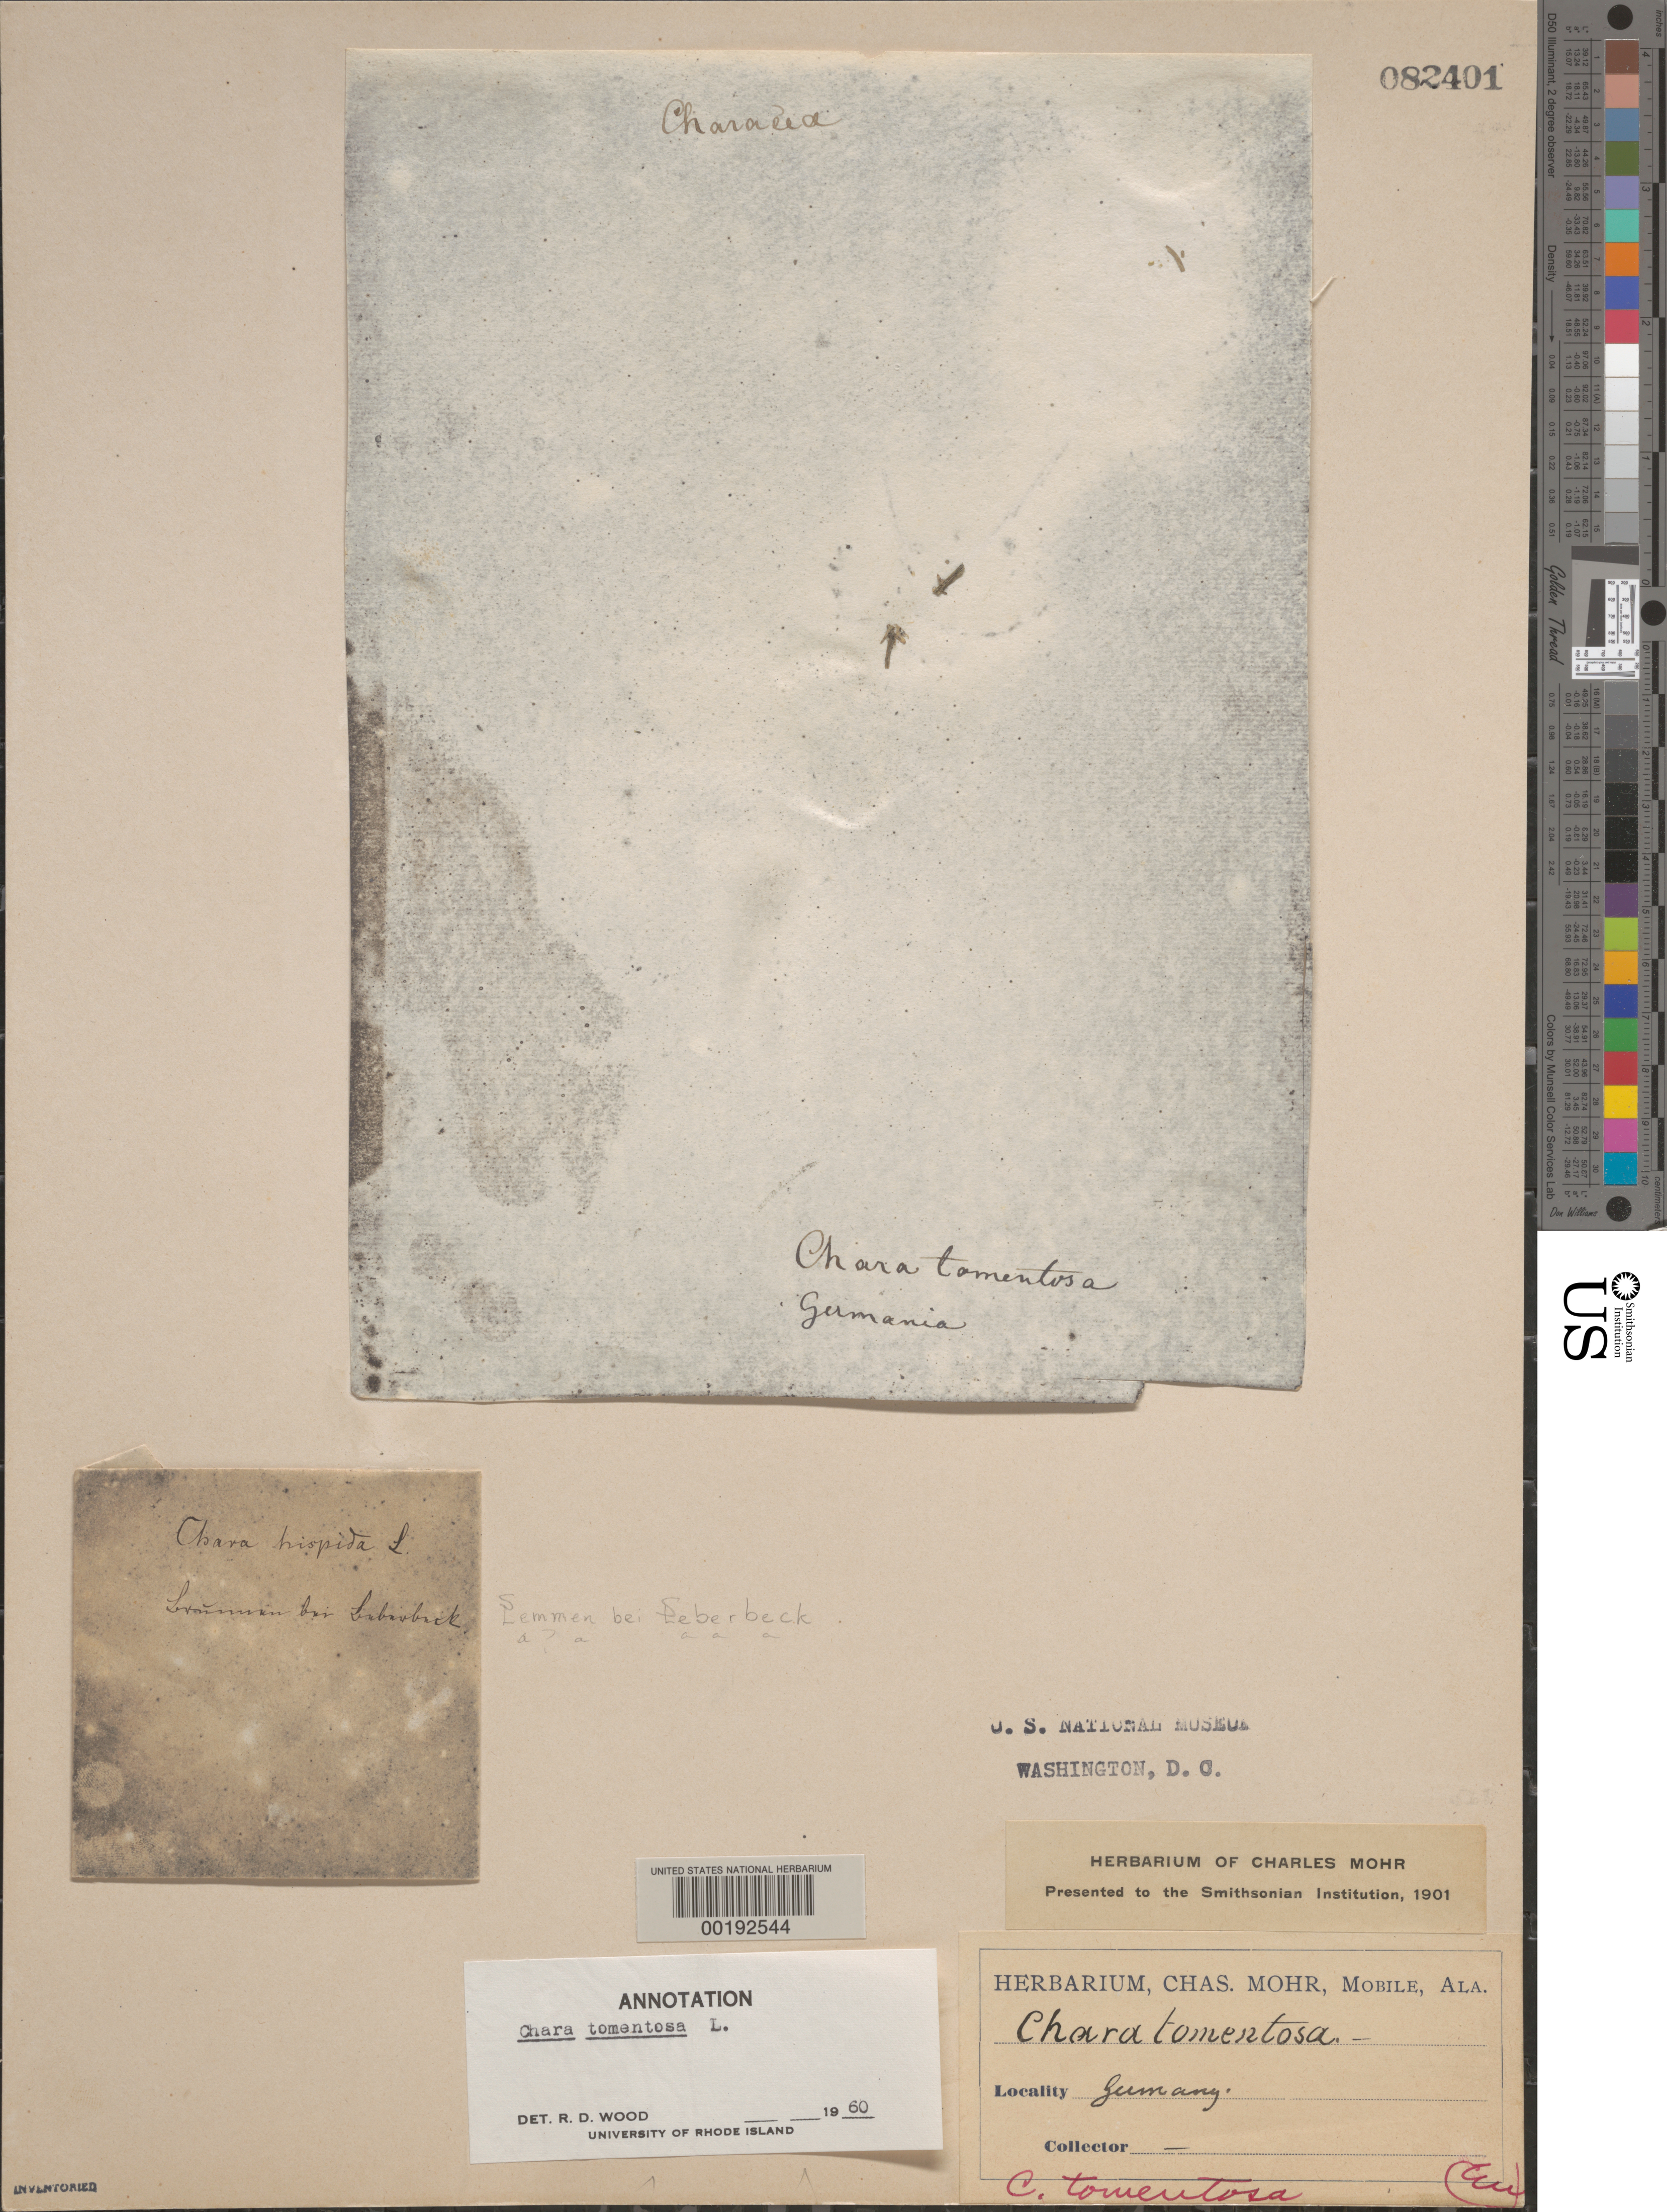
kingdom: Plantae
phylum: Charophyta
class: Charophyceae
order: Charales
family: Characeae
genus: Chara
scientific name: Chara tomentosa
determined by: Wood, R. D.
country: Germany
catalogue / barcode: US 82401